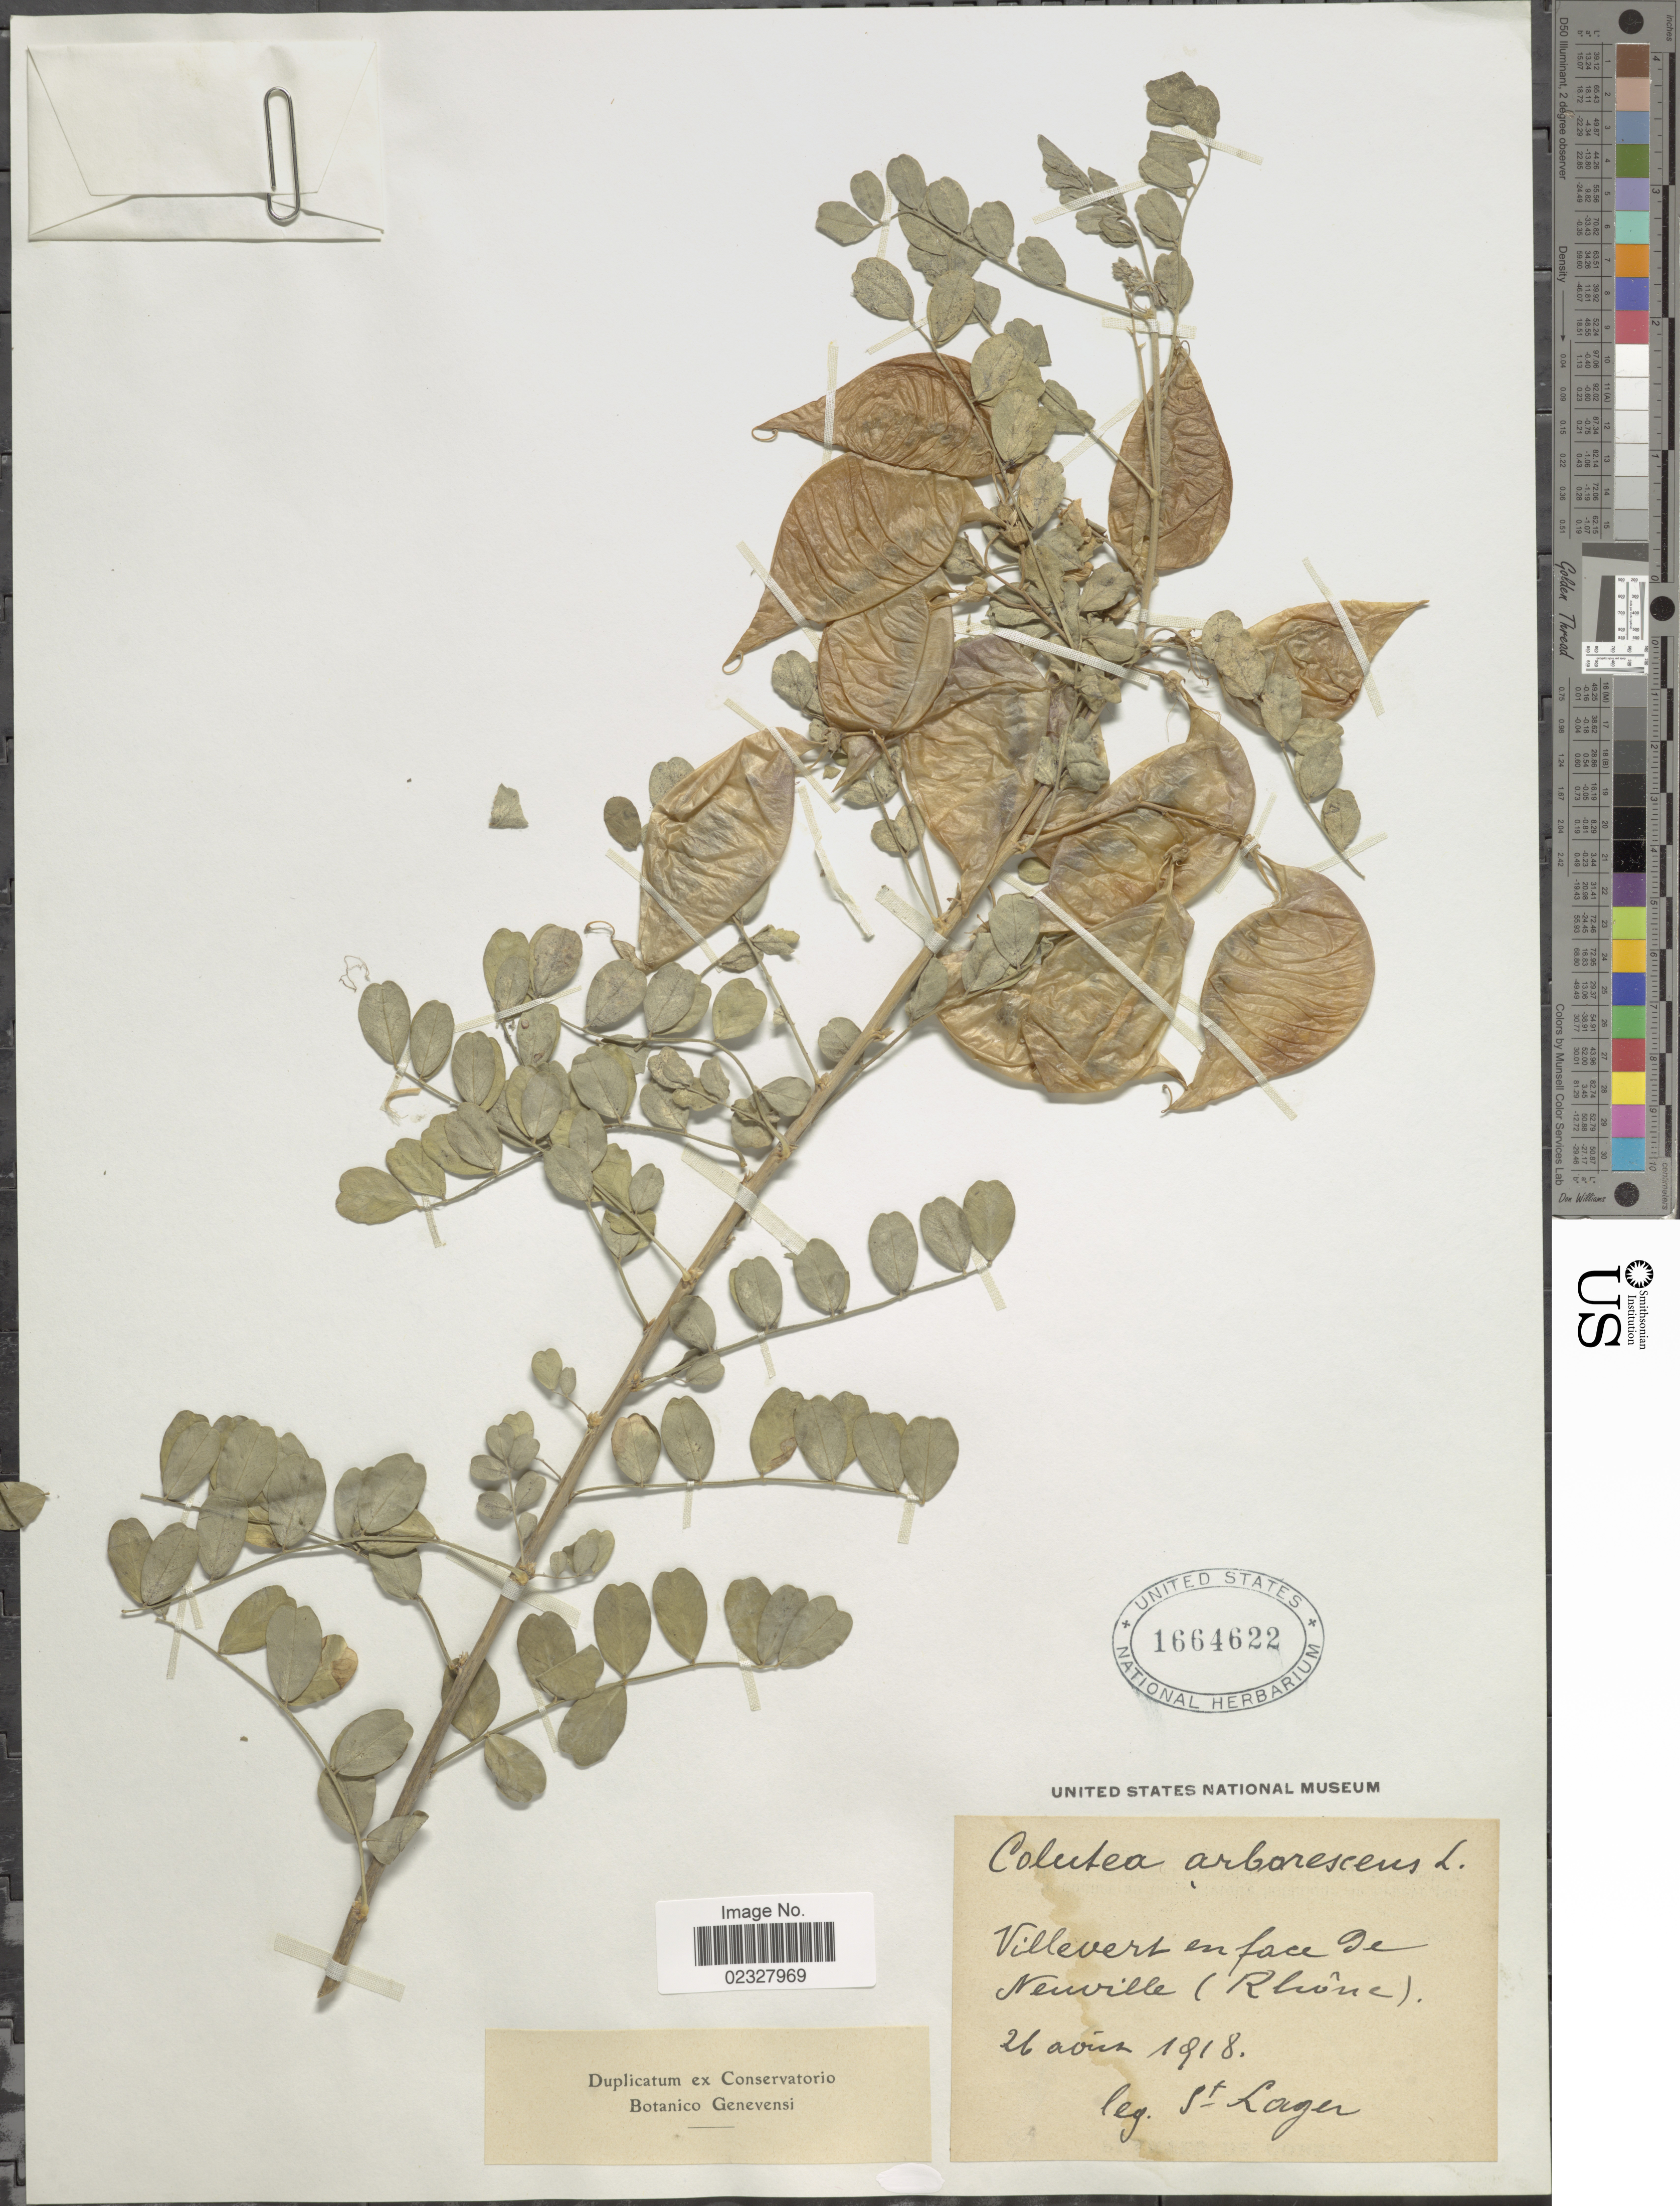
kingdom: Plantae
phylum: Tracheophyta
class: Magnoliopsida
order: Fabales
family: Fabaceae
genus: Colutea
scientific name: Colutea arborescens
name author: L.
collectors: S. Lager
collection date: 1918-04-26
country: France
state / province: Auvergne-Rhône-Alpes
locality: Villevert enface de Neuville (Rhone) [interpreted]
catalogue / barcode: US 1664622